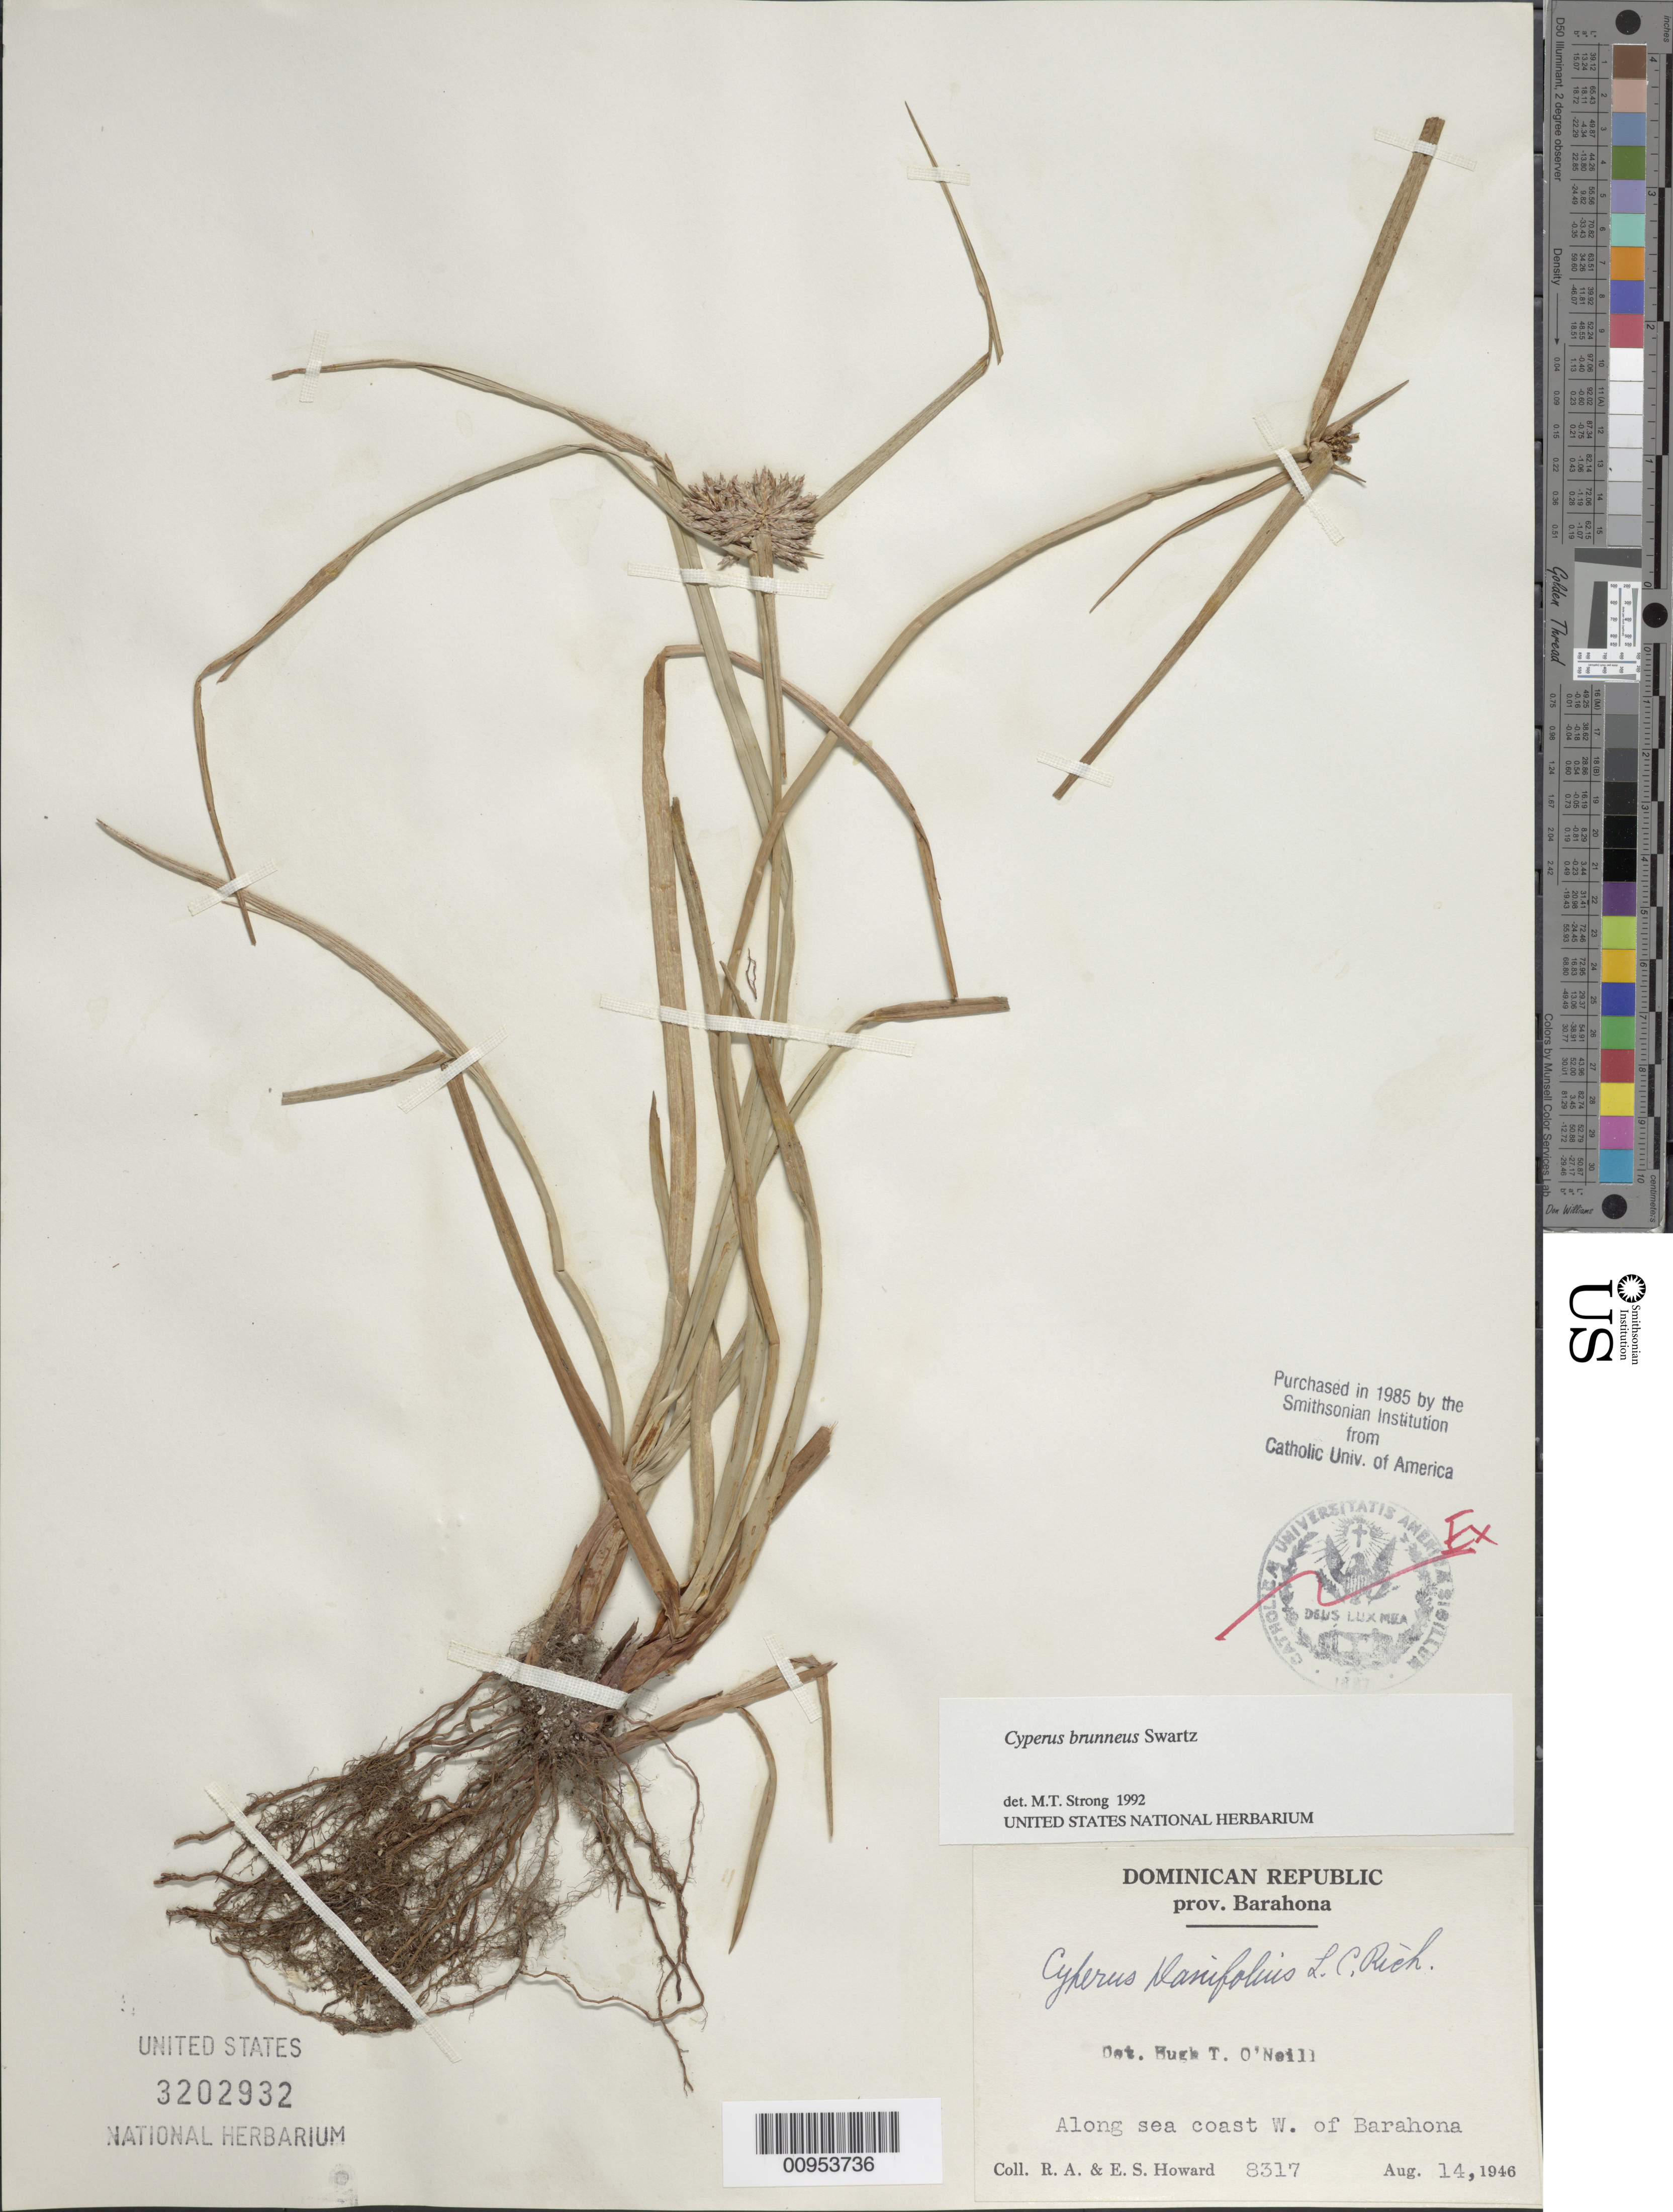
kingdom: Plantae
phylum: Tracheophyta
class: Liliopsida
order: Poales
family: Cyperaceae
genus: Cyperus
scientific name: Cyperus brunneus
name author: Sw.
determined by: Strong, M. T., (US), Smithsonian Institution - National Museum of Natural History (UNITED STATES)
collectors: R. A. Howard & E. S. Howard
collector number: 8317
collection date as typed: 14 Aug 1946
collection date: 1946-08-14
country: Dominican Republic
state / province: Barahona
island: Hispaniola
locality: Along sea coast W of Barahona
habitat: Along sea coast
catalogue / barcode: US 3202932